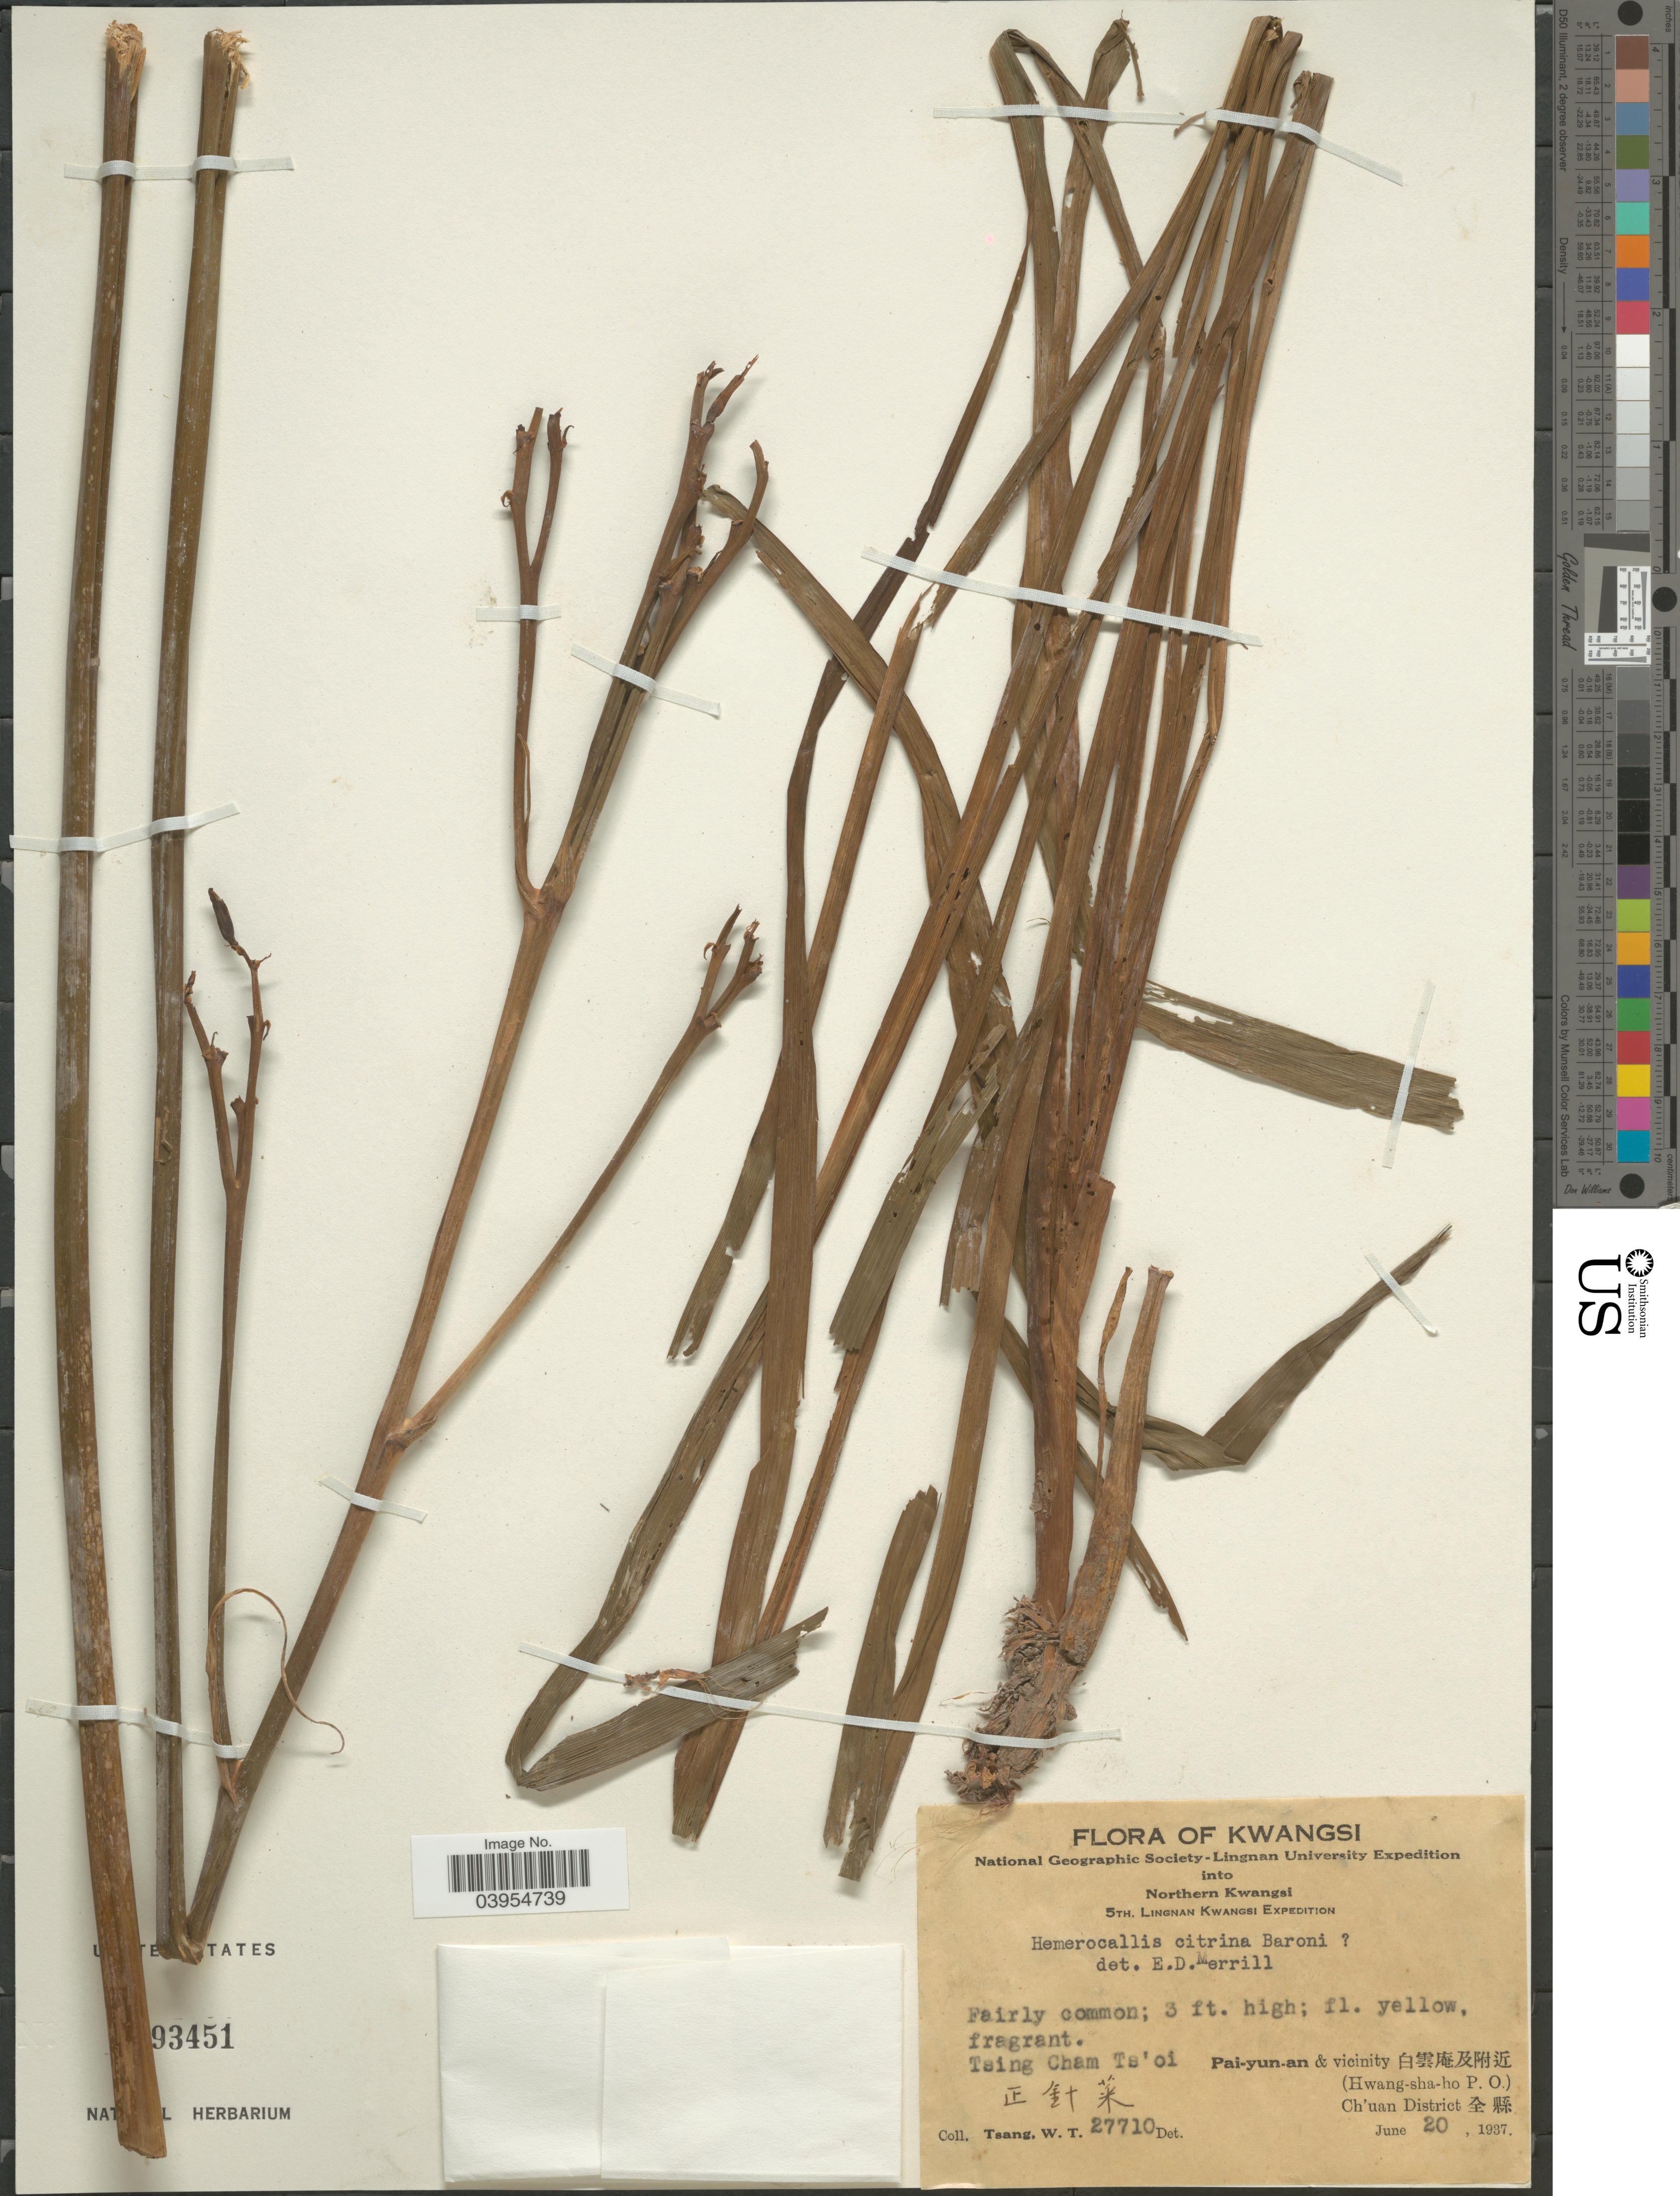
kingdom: Plantae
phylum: Tracheophyta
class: Liliopsida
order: Asparagales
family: Asphodelaceae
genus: Hemerocallis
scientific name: Hemerocallis citrina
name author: Baroni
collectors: W. T. Tsang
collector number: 27710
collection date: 1937-06-20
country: China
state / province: Guangxi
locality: Kwangsi.Northern Kwangsi. Tsing Cham Ts'oi . Pai-yun-an & vicinity (Hwang-sha-ho P.O.) Ch'uan District .